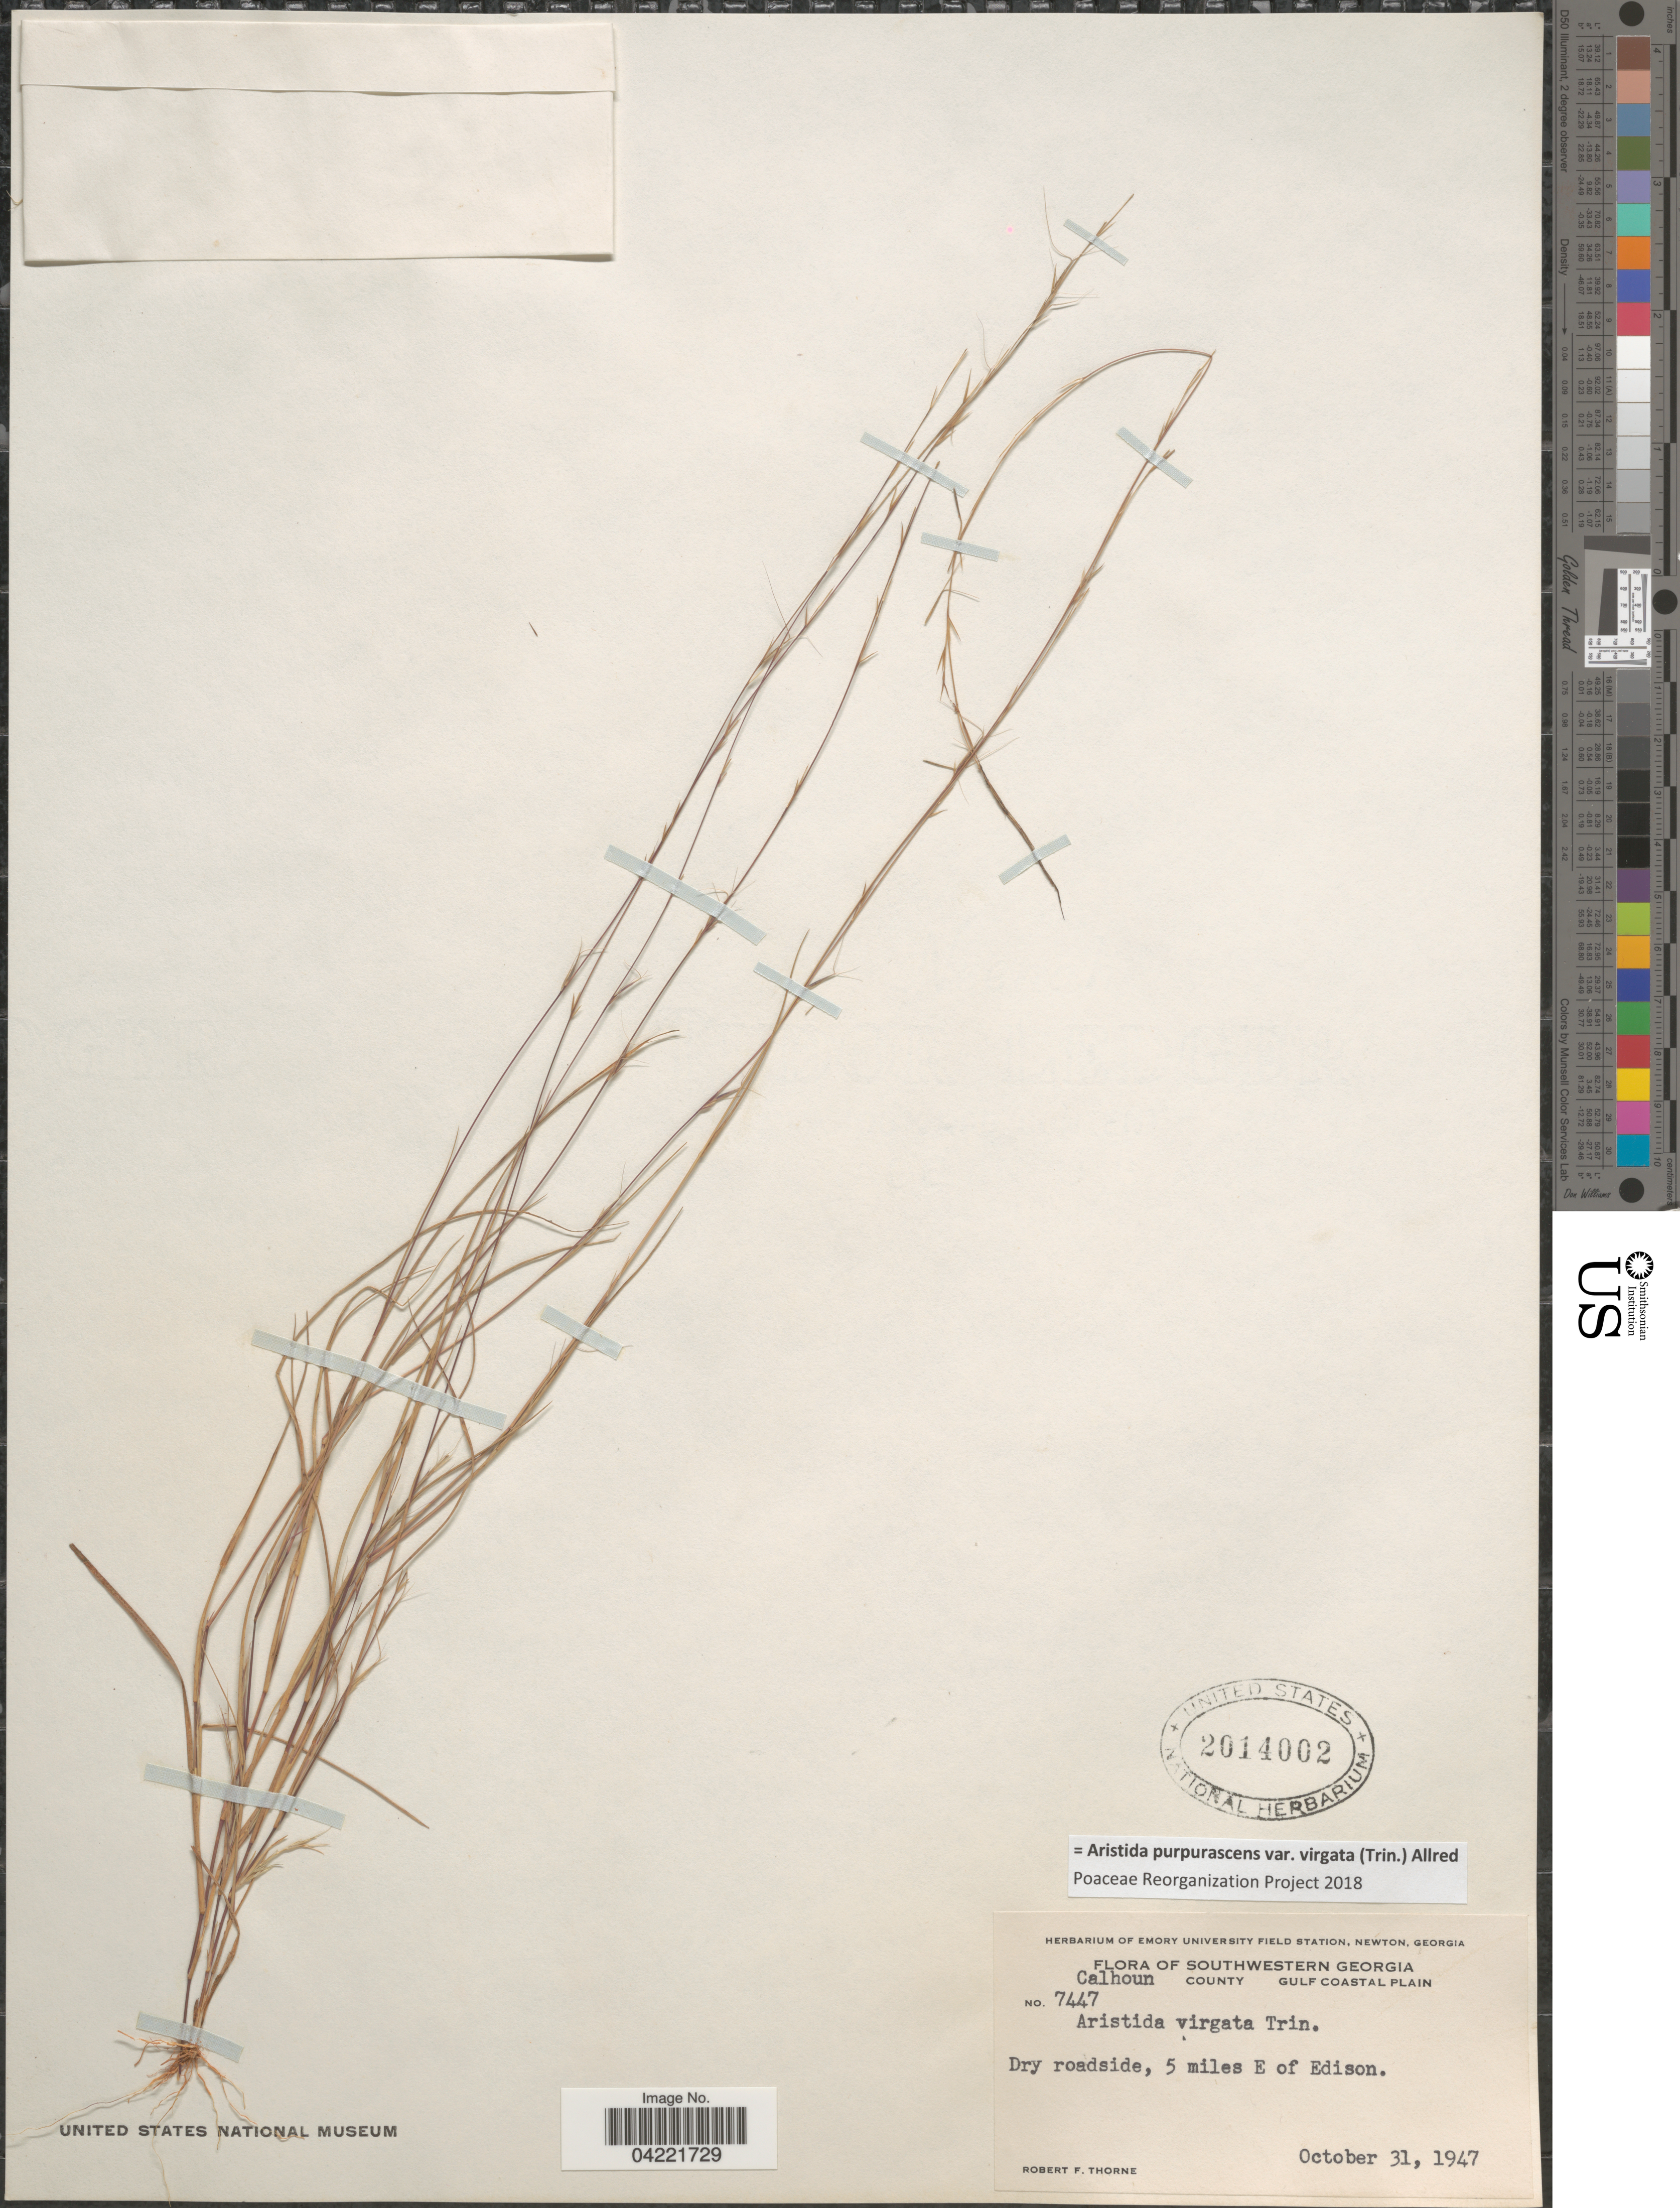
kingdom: Plantae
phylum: Tracheophyta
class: Liliopsida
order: Poales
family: Poaceae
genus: Aristida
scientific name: Aristida purpurascens var. virgata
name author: (Trin.) Allred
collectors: R. F. Thorne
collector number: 7447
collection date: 1947-10-31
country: United States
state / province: Georgia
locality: Southwestern Georgia. Calhoun County. Gulf Coastal Plain. Dry roadside, 5 miles E of Edison.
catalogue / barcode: US 2014002